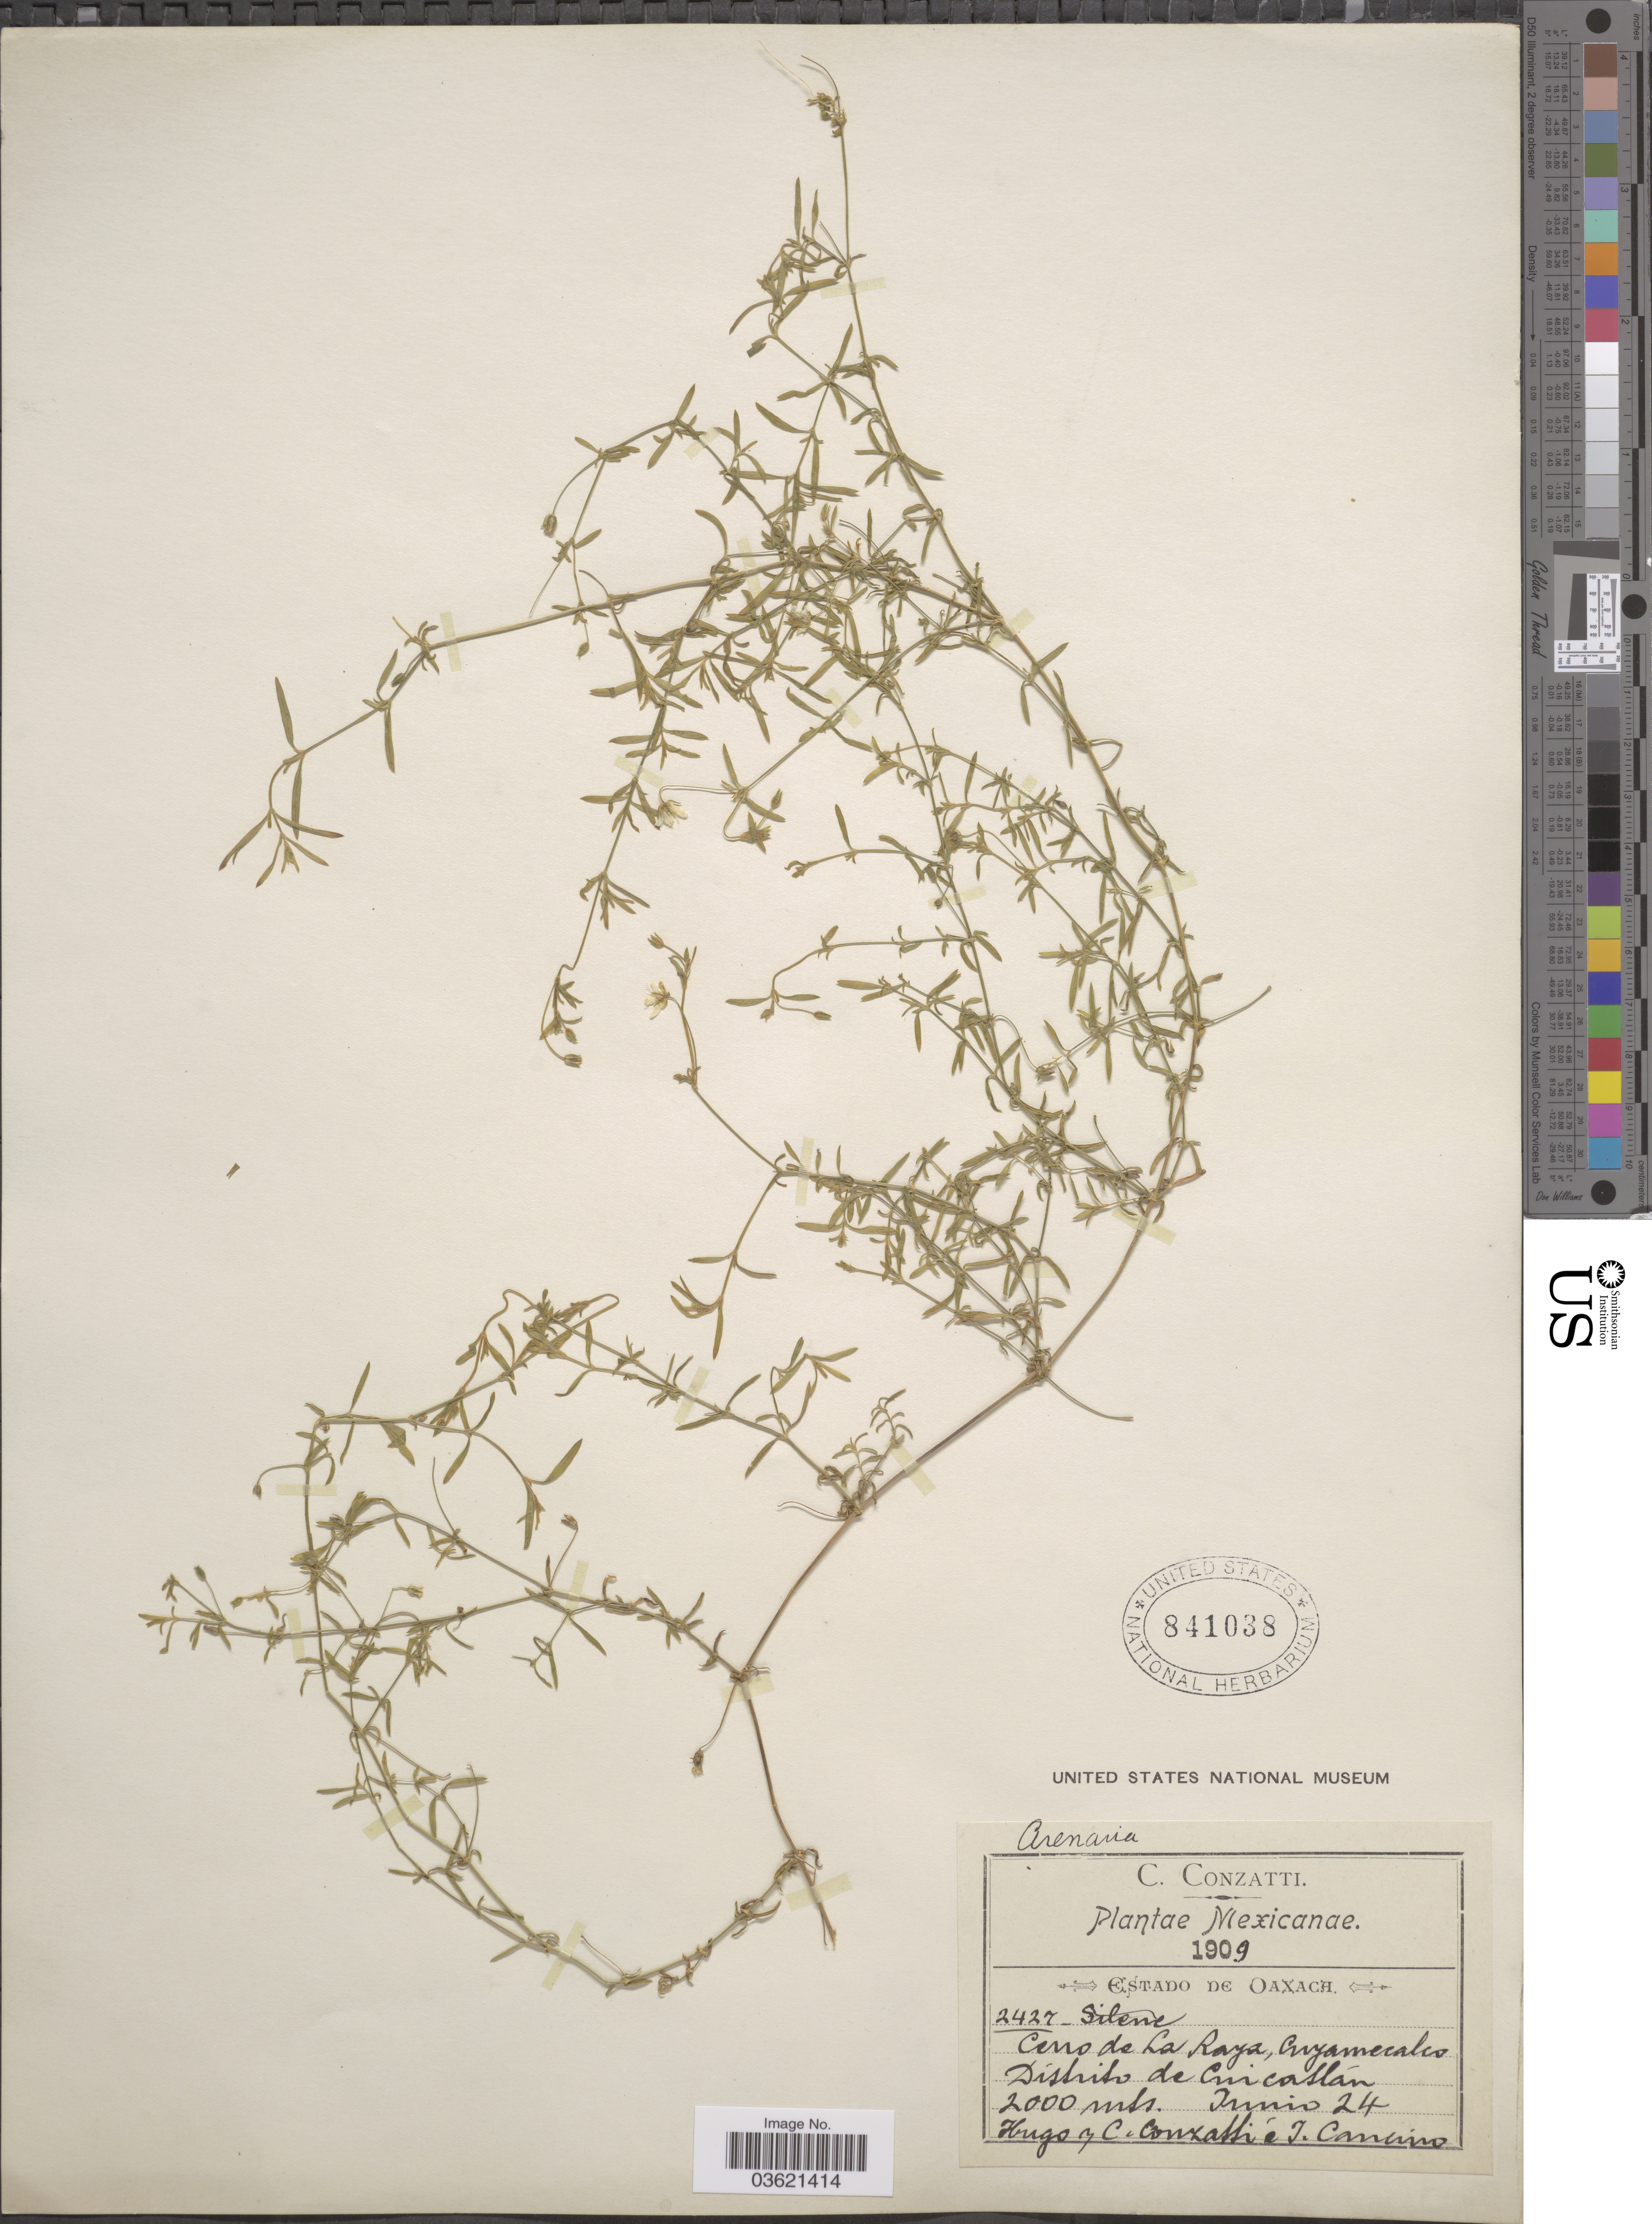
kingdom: Plantae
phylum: Tracheophyta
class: Magnoliopsida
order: Caryophyllales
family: Caryophyllaceae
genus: Arenaria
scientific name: Arenaria guatemalensis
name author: Standl. ex Steyerm.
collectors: C. Conzatti & Caucino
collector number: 2427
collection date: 1909-06-24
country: Mexico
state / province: Oaxaca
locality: Cerro de La Raya, Cuyamecalco. Distrito de Cuicatlán.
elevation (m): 2000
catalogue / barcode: US 841038